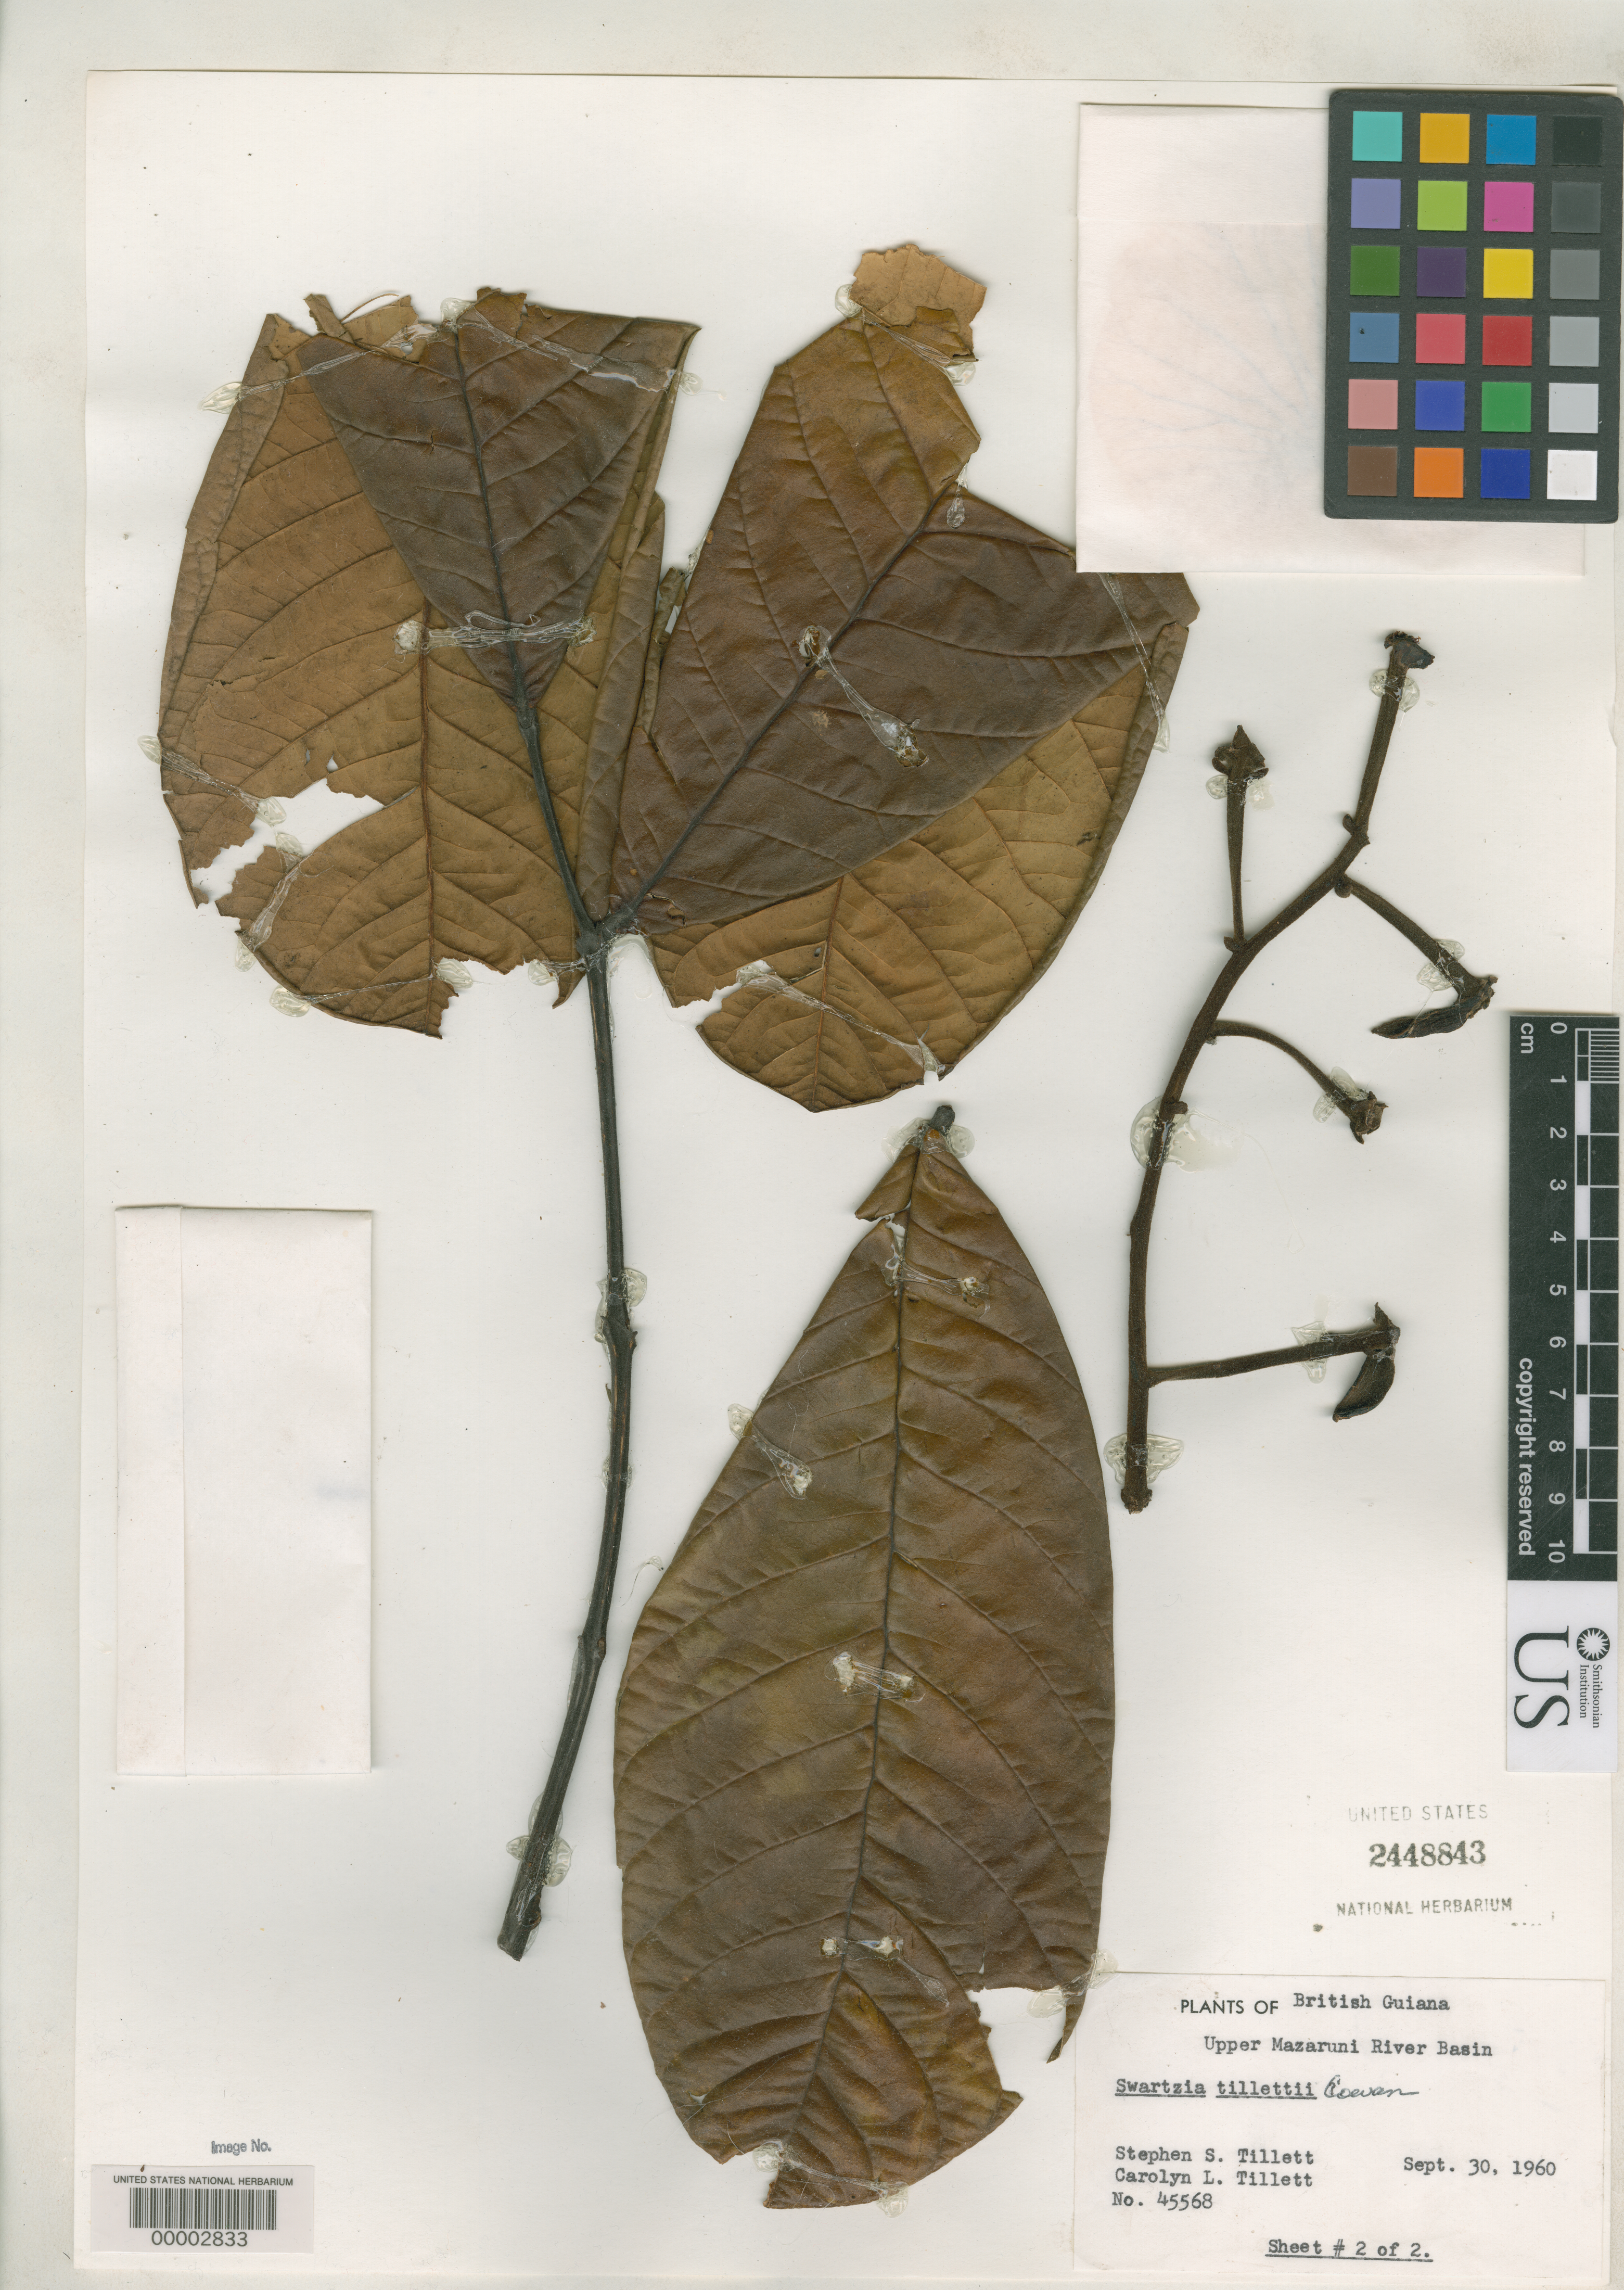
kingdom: Plantae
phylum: Tracheophyta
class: Magnoliopsida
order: Fabales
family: Fabaceae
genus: Swartzia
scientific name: Swartzia tillettii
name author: R.S. Cowan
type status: Holotype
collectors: S. S. Tillett & C. L. Tillett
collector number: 45568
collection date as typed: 30 Sep 1960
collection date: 1960-09-30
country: Guyana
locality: Karowtipu, Kako River, upper Mazazuni River Basin. Mazaruni-Potaro.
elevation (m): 950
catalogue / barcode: US 2448843